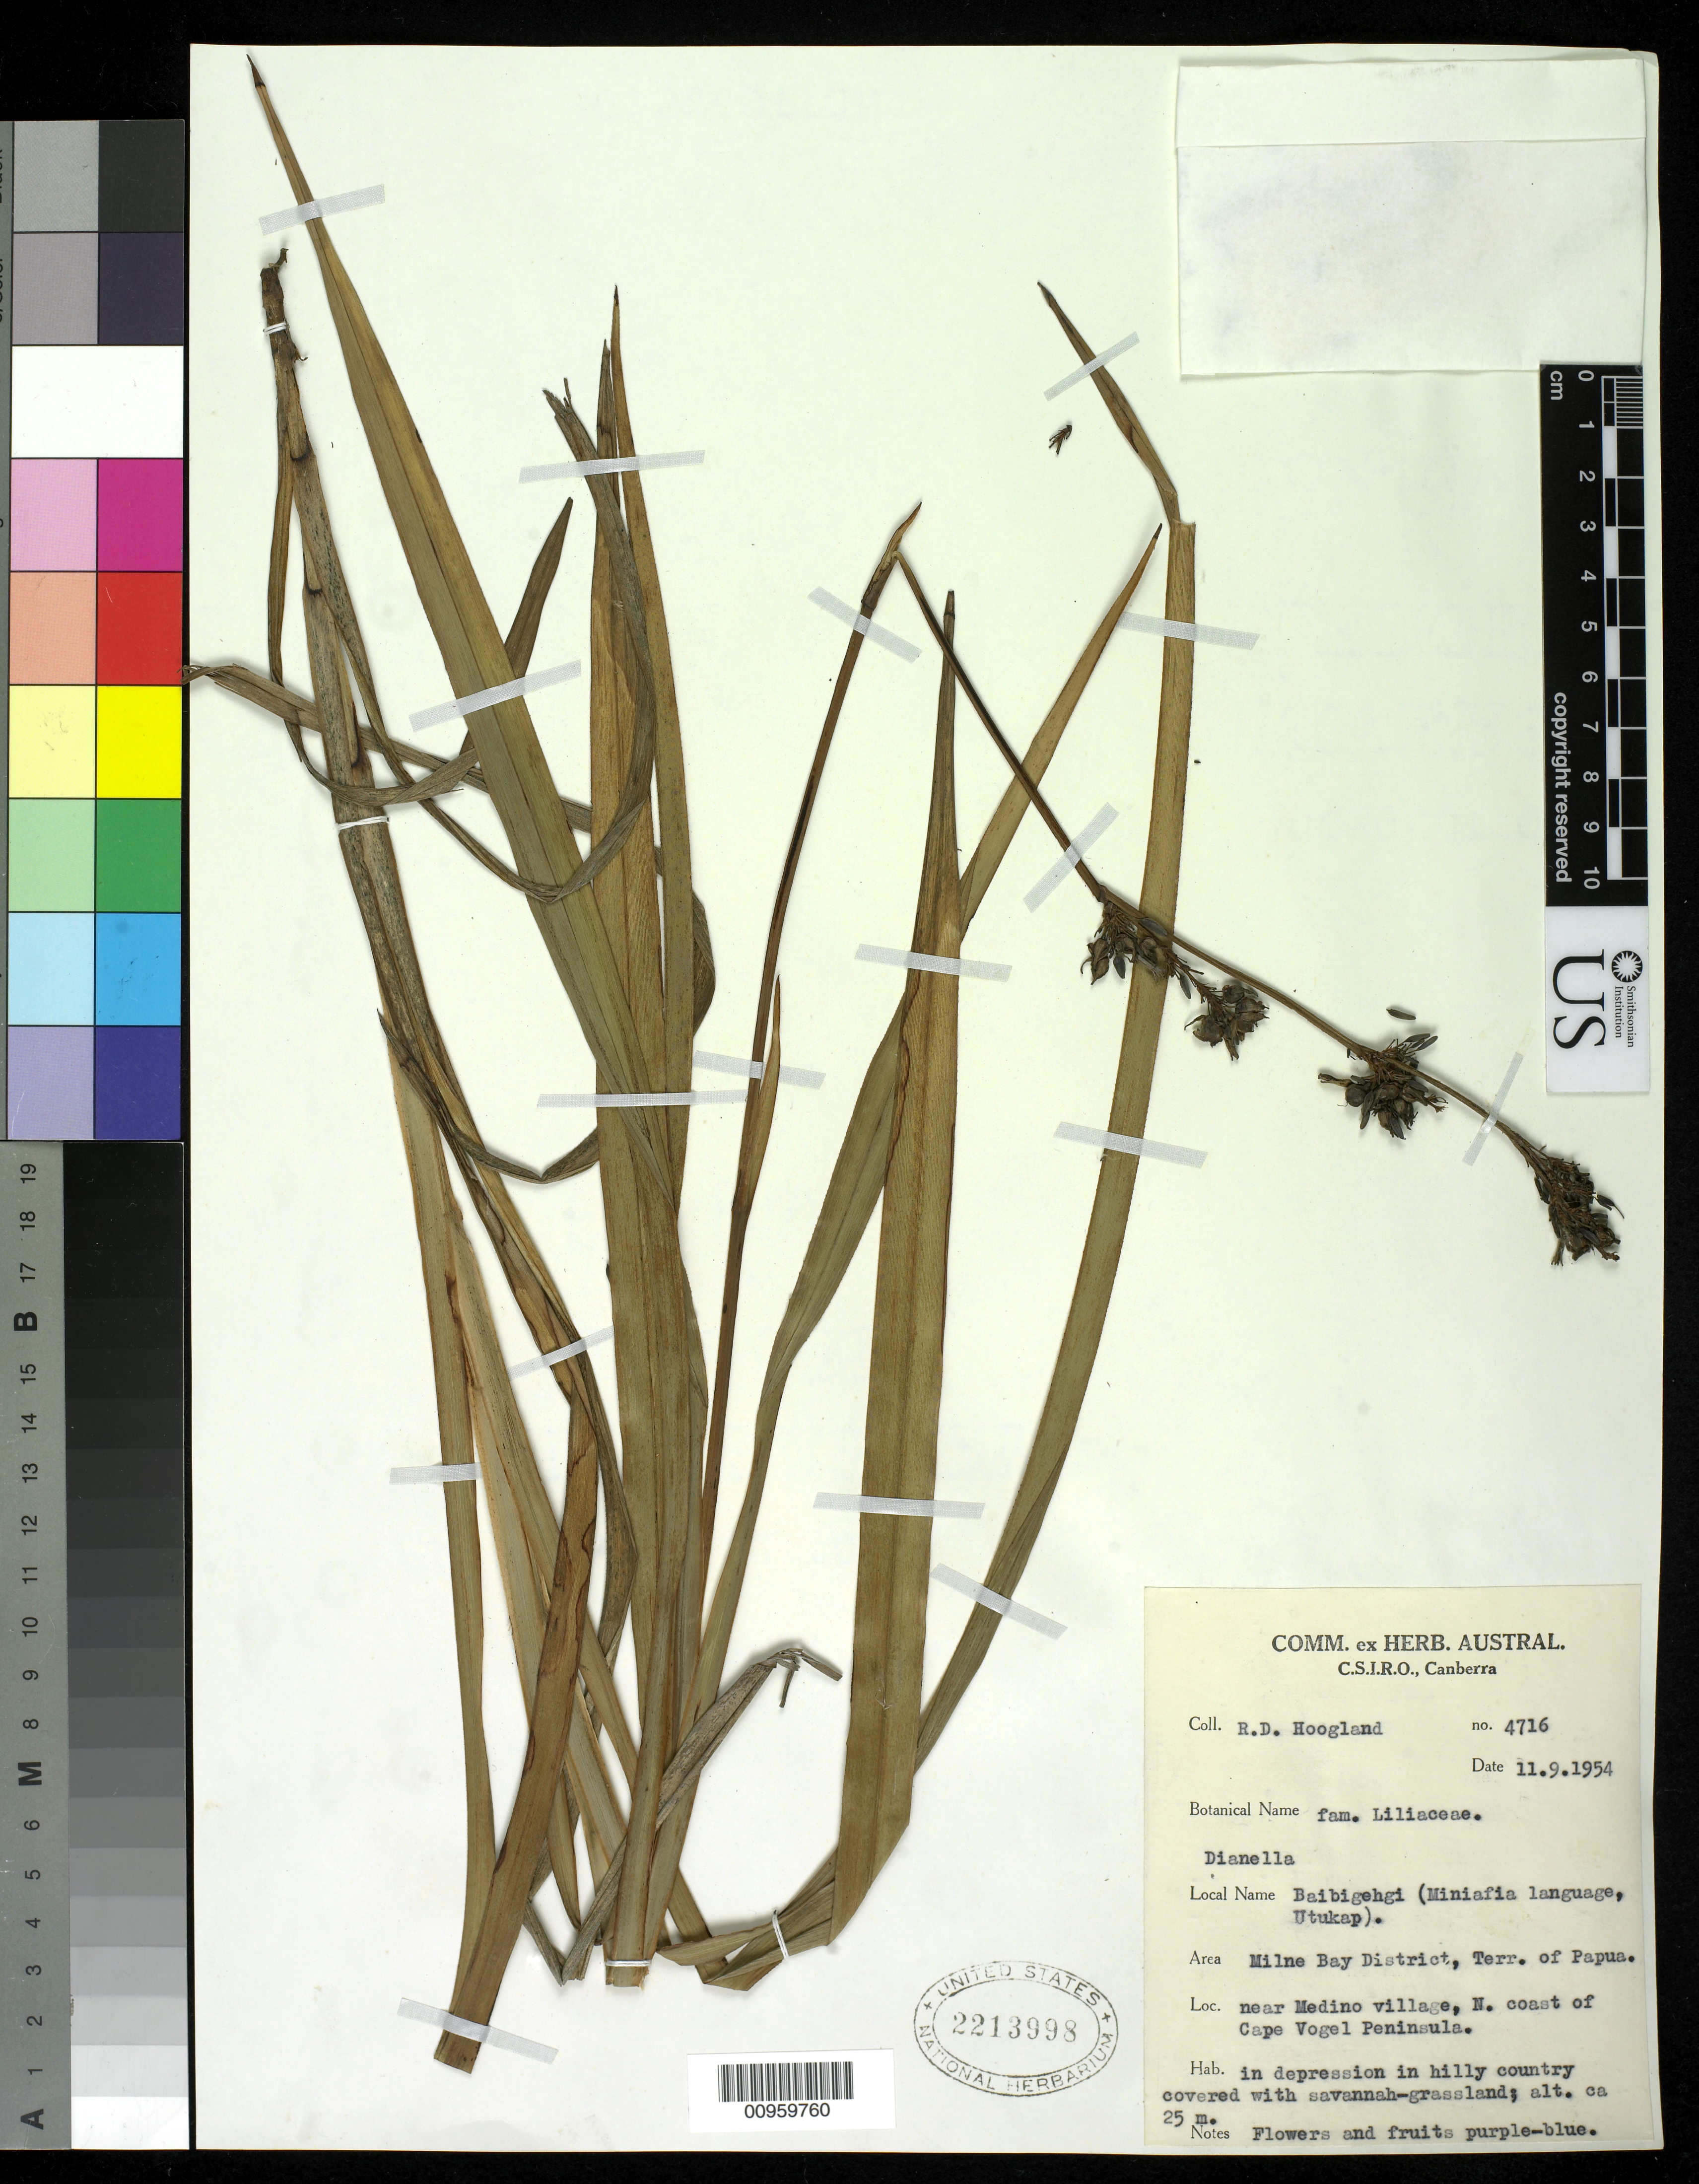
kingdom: Plantae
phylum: Tracheophyta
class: Liliopsida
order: Asparagales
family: Asphodelaceae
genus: Dianella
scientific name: Dianella caerulea subsp. vannata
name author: R.J.F. Hend.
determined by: Muscat, K.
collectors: R. D. Hoogland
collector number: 4716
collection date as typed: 11 Sep 1954 to 09 Nov 1954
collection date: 1954-09-11/1954-11-09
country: Papua New Guinea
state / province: Milne Bay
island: New Guinea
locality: near Medino village E. coast of Cape Vogel Peninsula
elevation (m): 25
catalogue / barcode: US 2213998